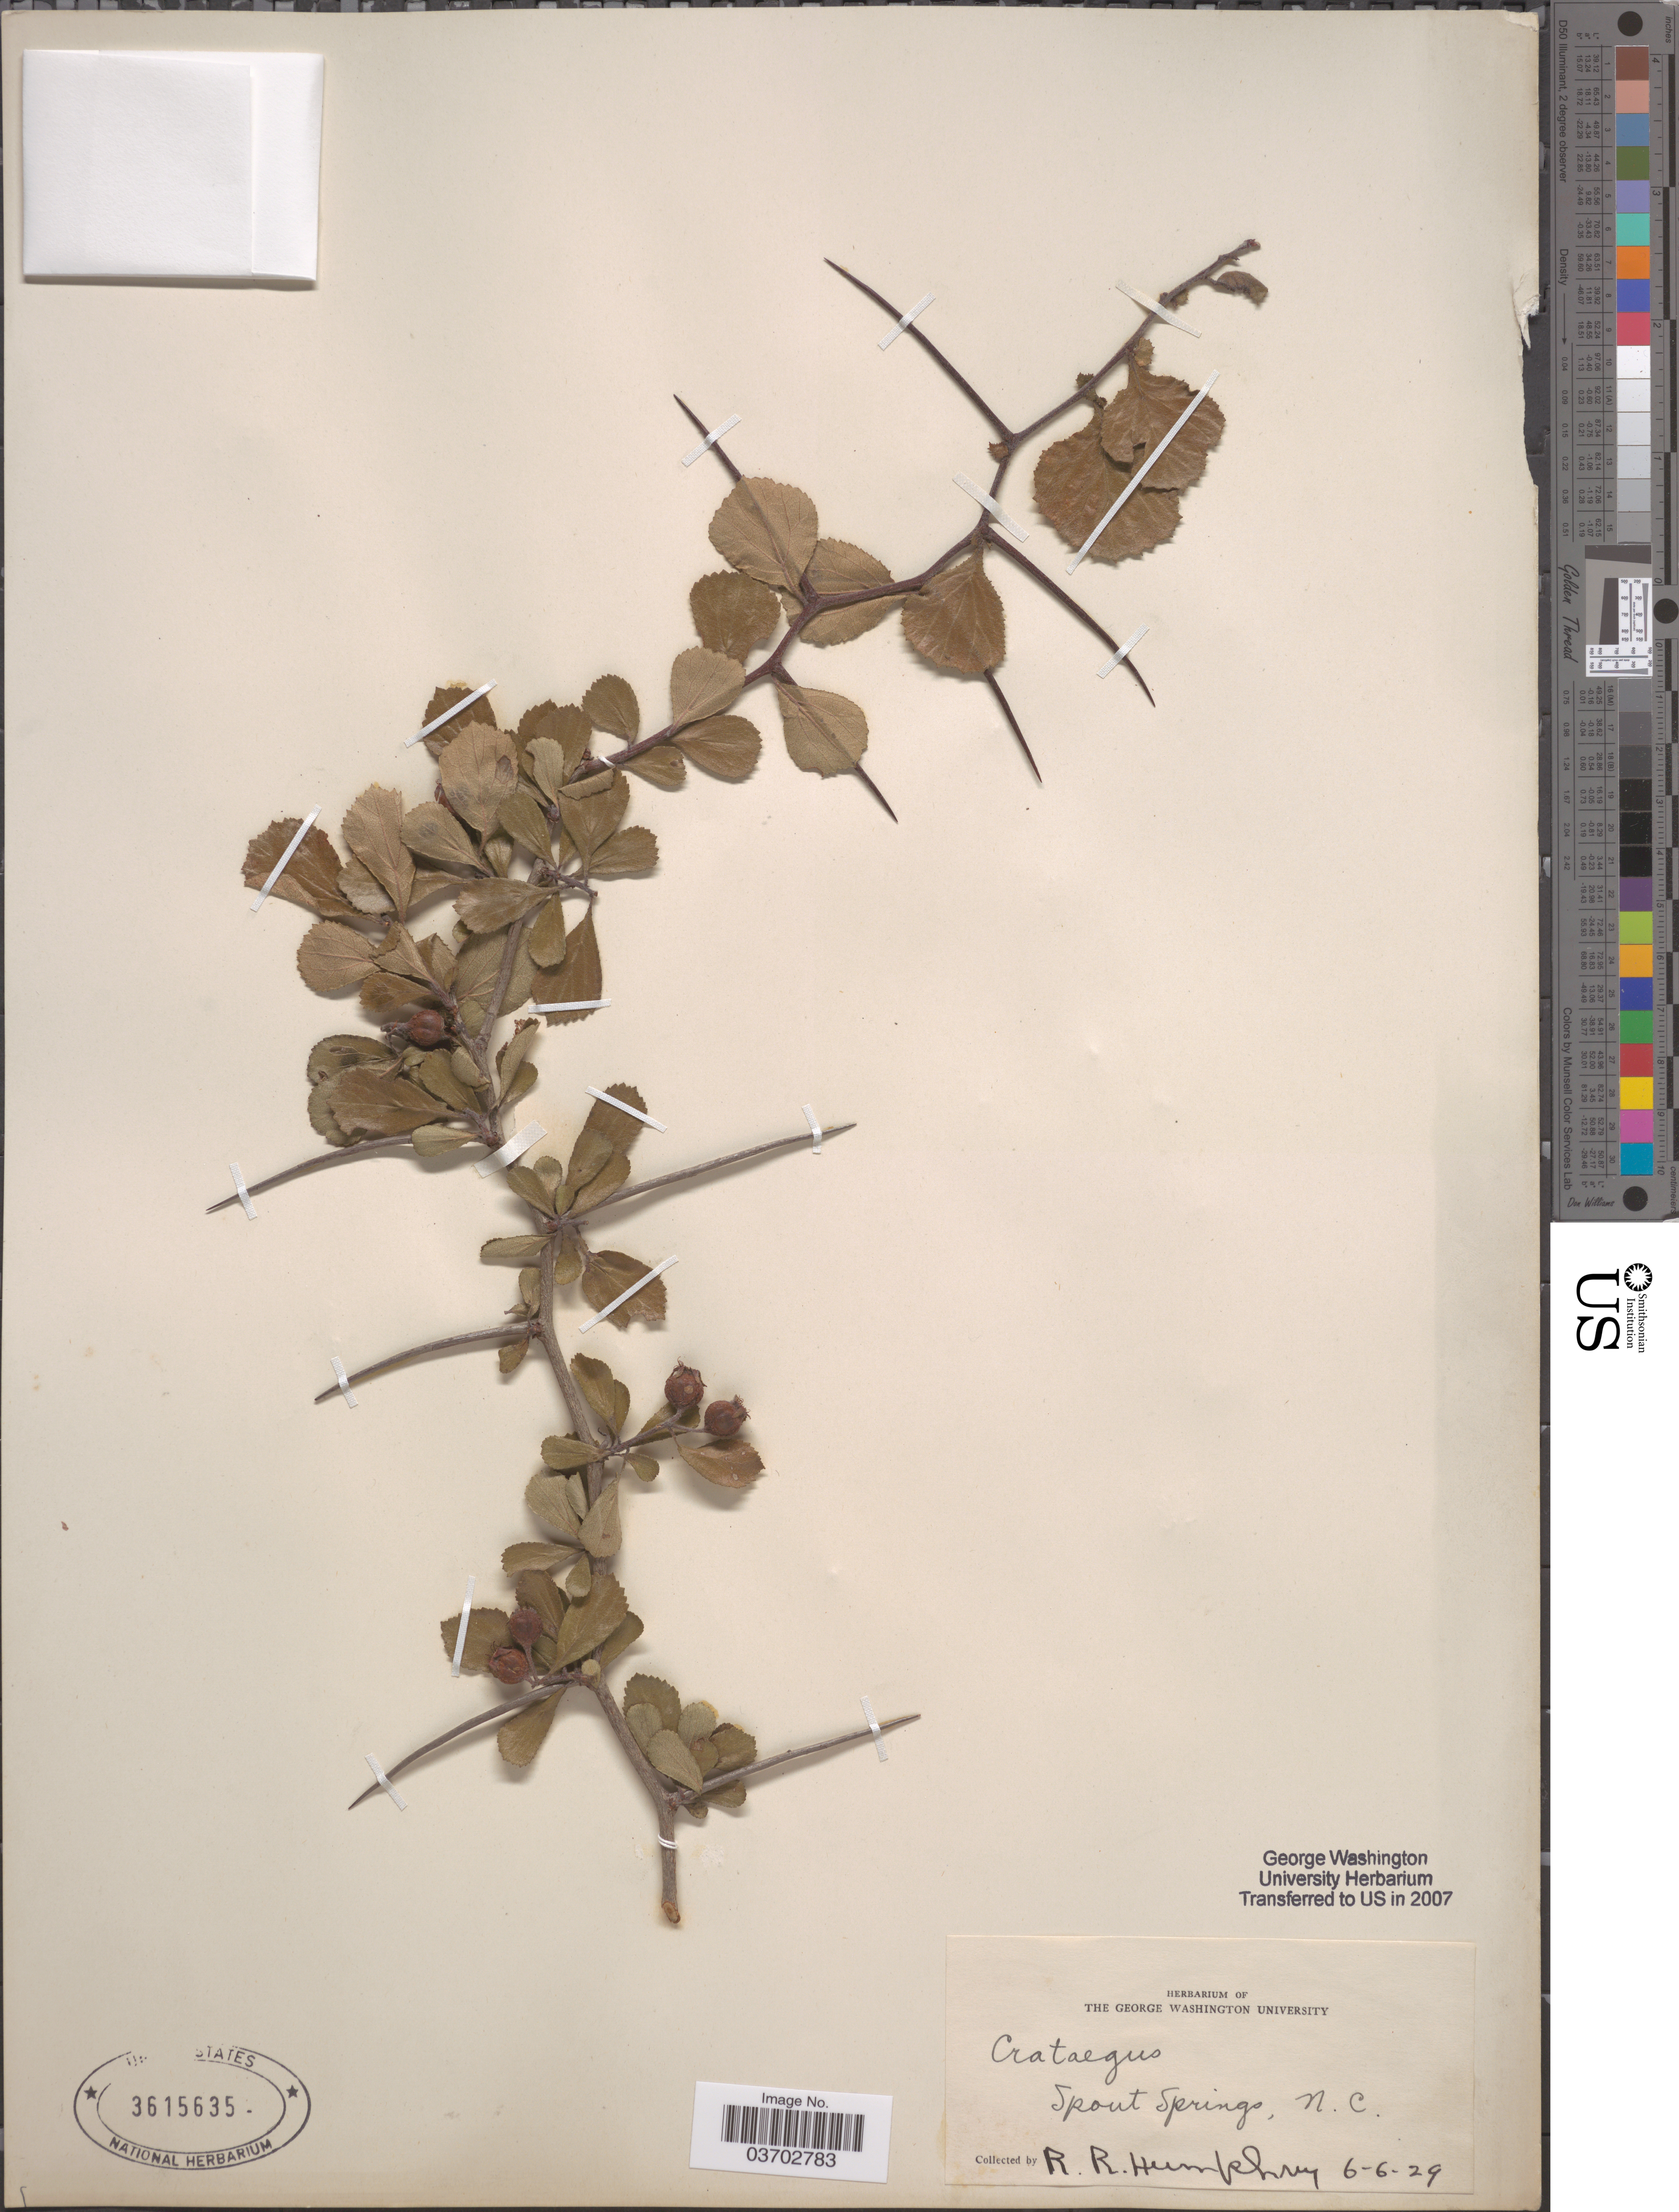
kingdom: Plantae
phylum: Tracheophyta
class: Magnoliopsida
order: Rosales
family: Rosaceae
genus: Crataegus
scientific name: Crataegus sp.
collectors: R. Humphrey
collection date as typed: Transcribed d/m/y: 6/6/29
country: United States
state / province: North Carolina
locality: Spout Springs.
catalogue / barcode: US 3615635